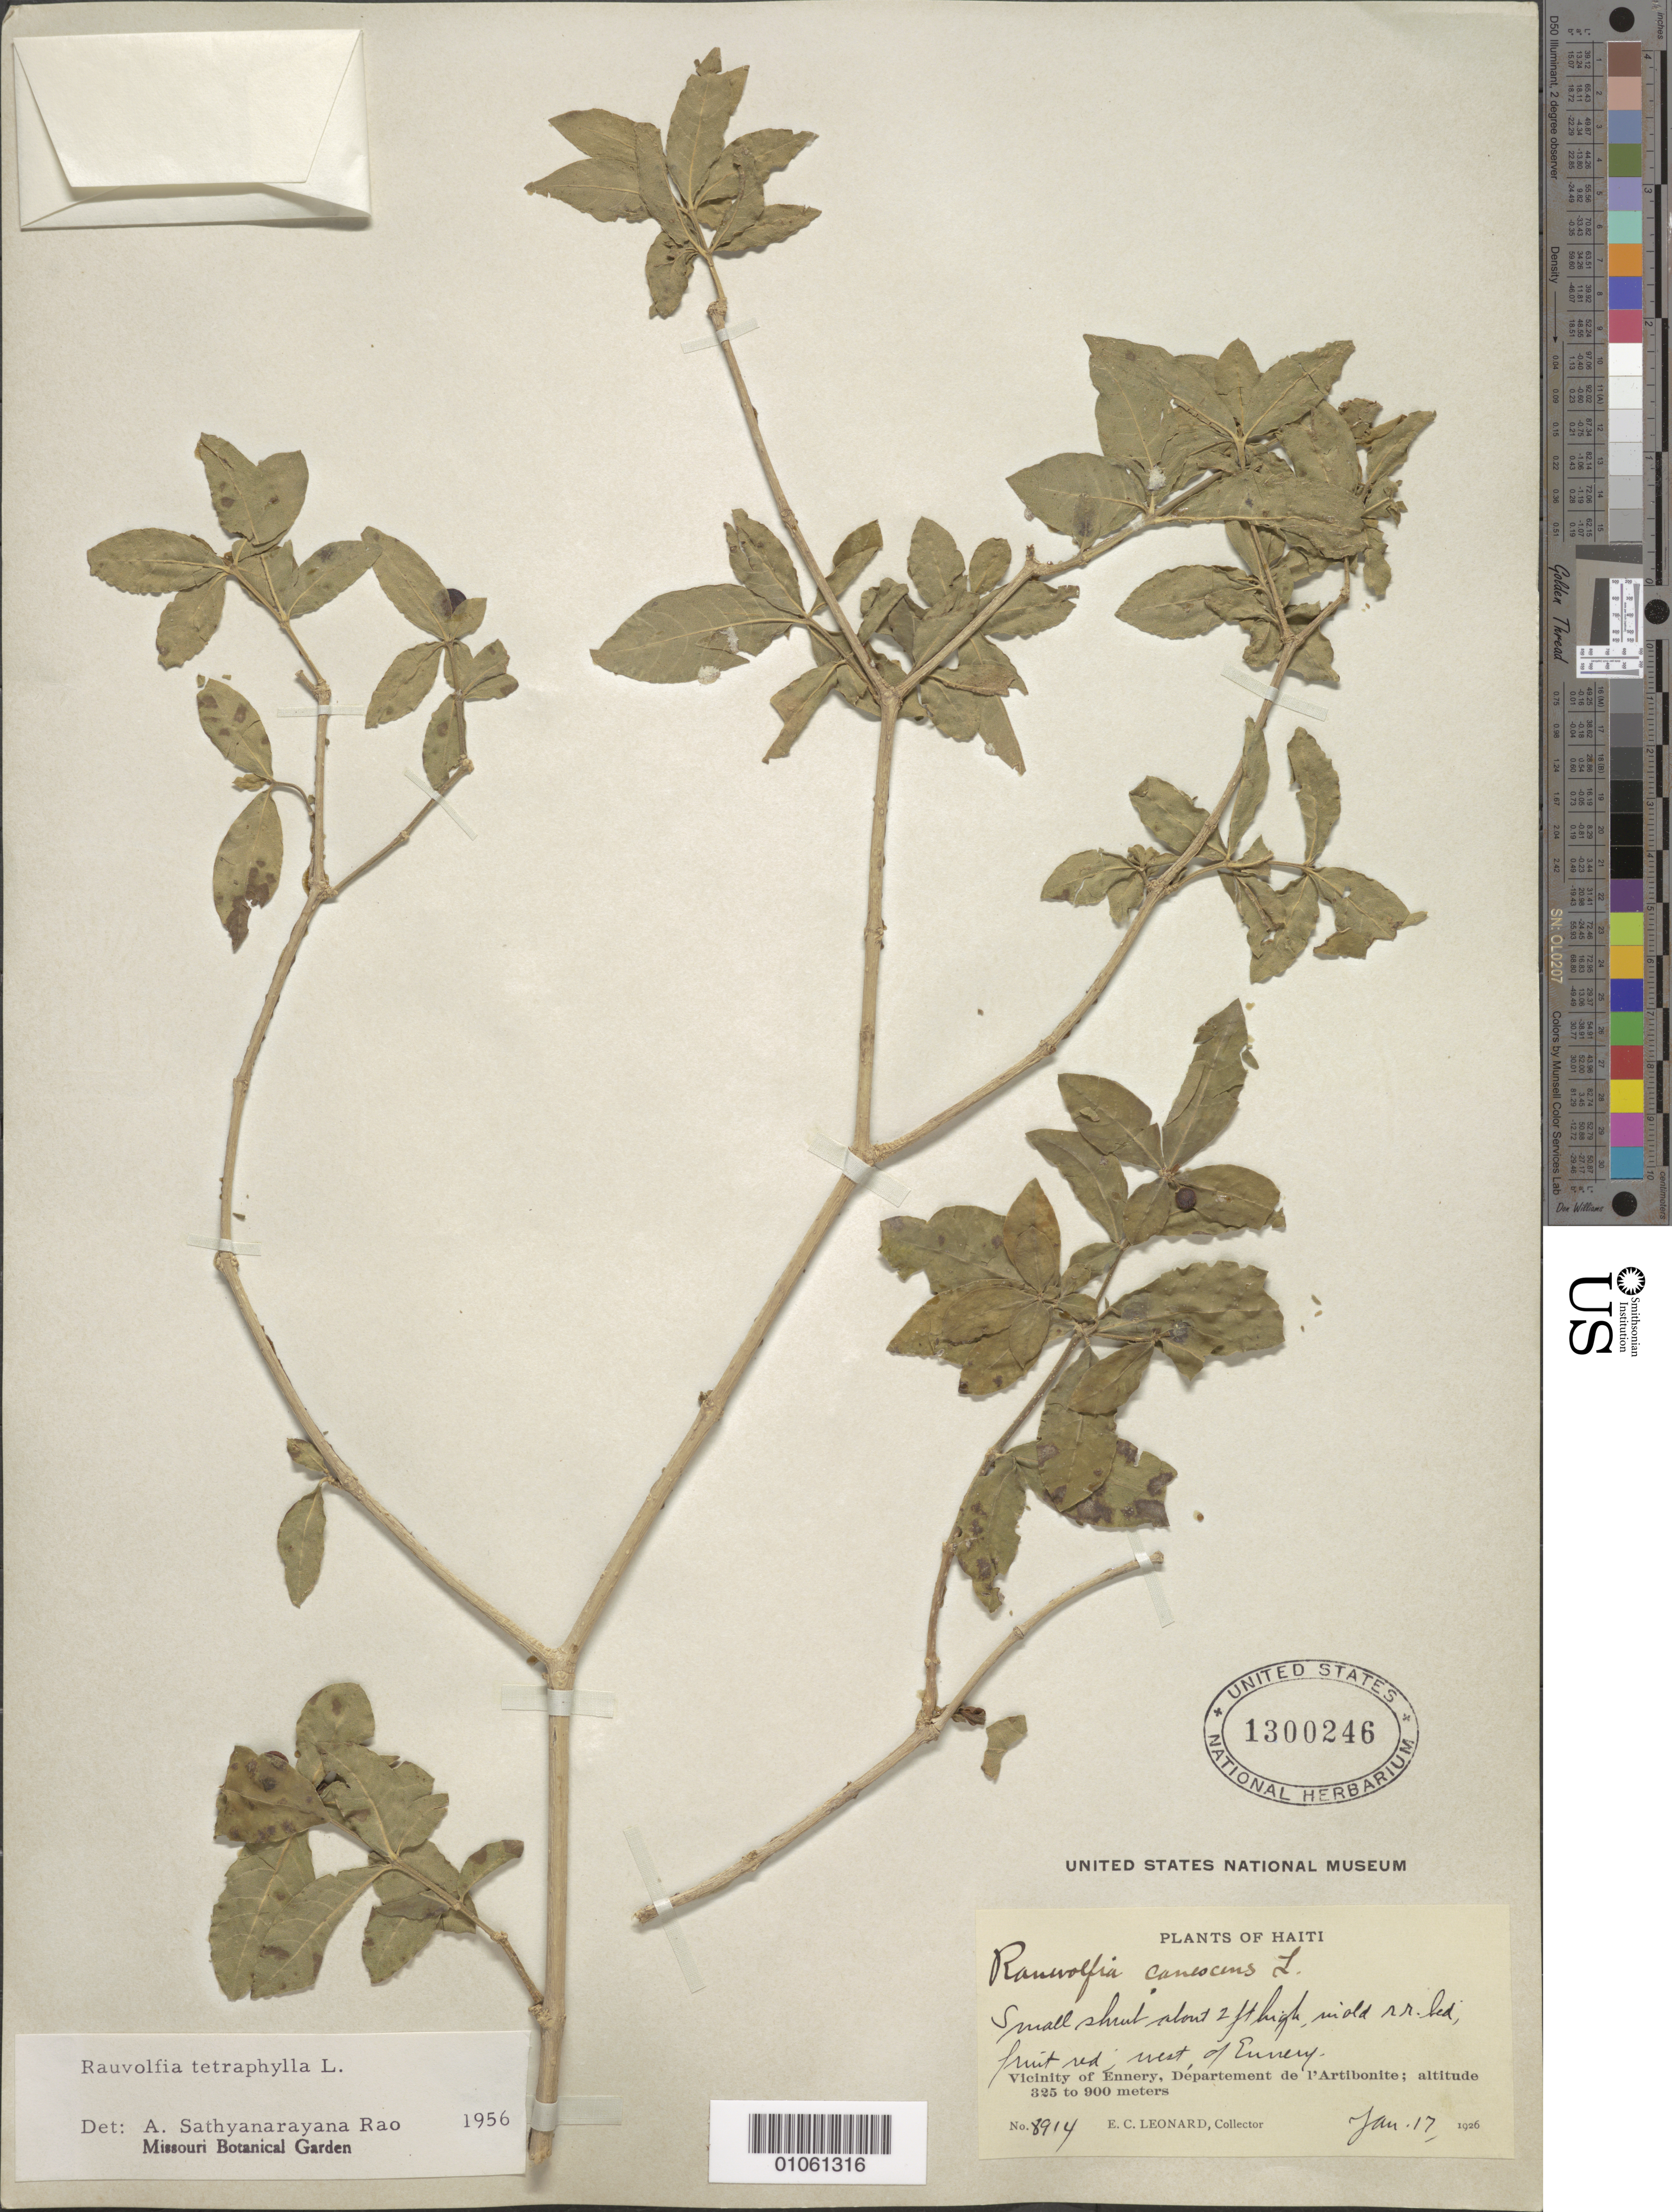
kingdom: Plantae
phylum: Tracheophyta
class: Magnoliopsida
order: Gentianales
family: Apocynaceae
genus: Rauvolfia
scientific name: Rauvolfia tetraphylla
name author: L.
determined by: Rao, A. S.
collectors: E. C. Leonard & G. M. Leonard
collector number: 8914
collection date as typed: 17 Jan 1926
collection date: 1926-01-17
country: Haiti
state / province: Artibonite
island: Hispaniola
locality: Ennery, W of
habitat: In old railroad bed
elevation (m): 325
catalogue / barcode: US 1300246